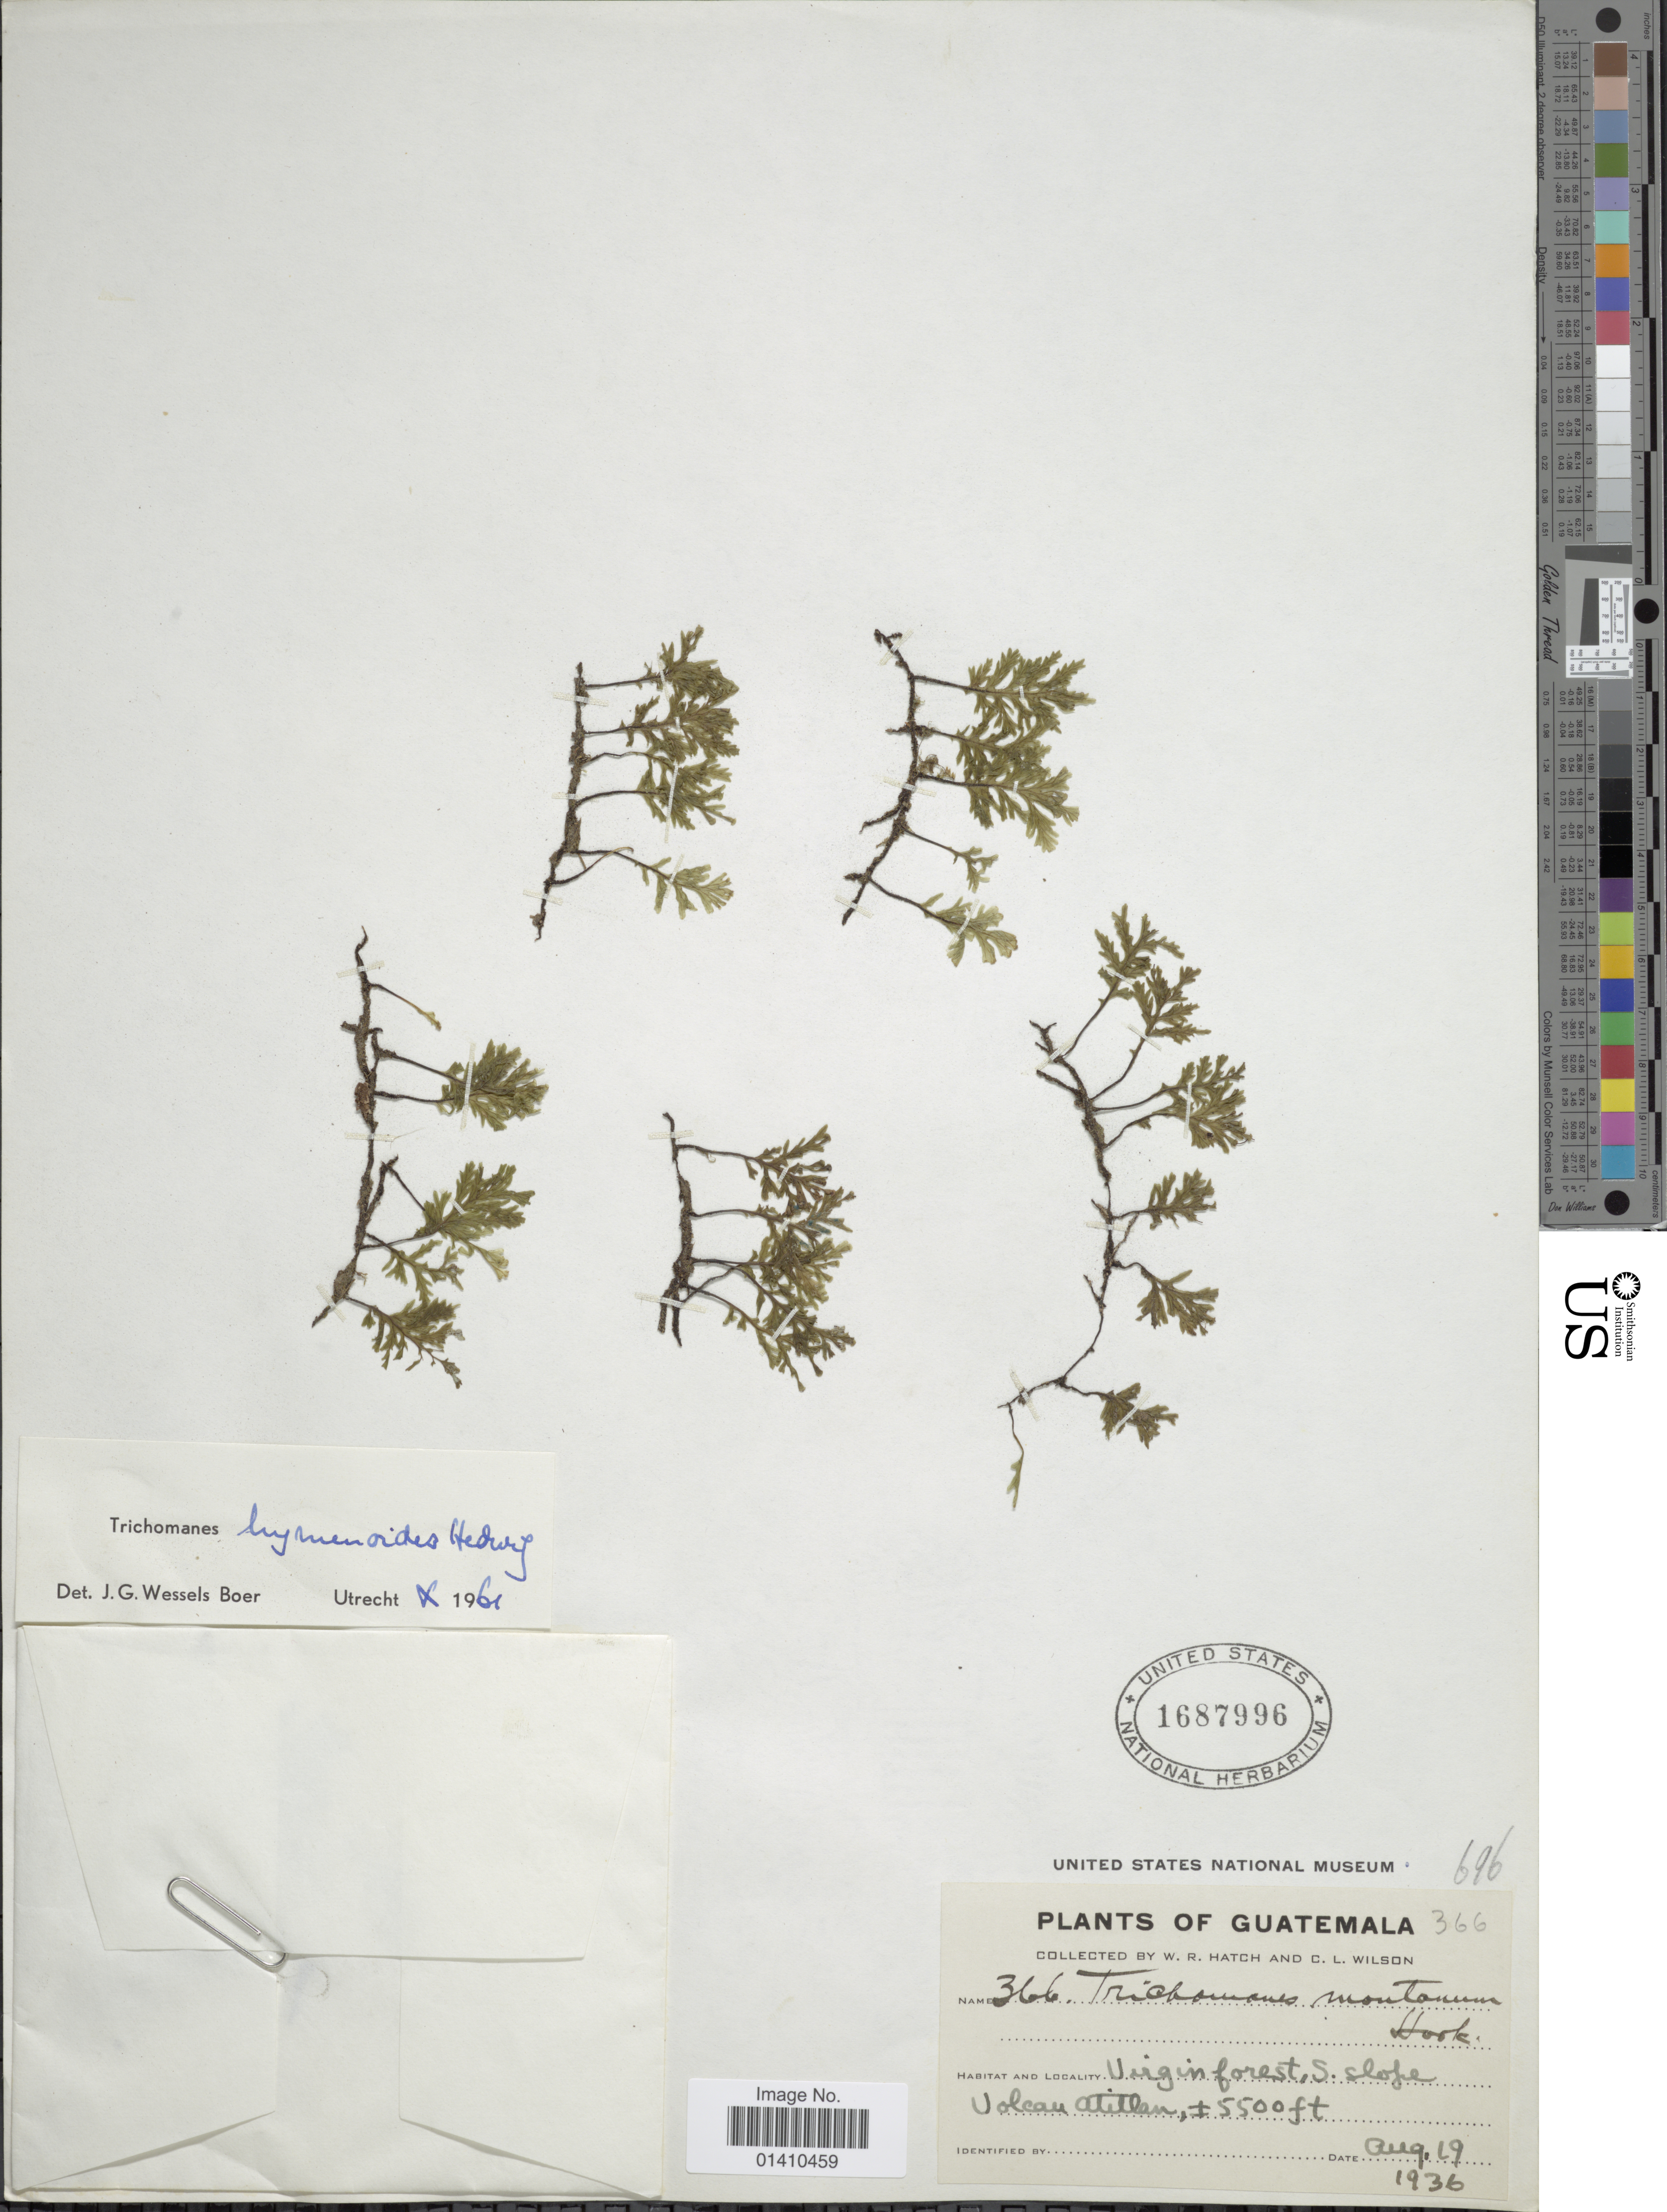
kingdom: Plantae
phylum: Tracheophyta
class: Polypodiopsida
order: Hymenophyllales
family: Hymenophyllaceae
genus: Didymoglossum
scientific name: Didymoglossum hymenoides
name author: (Hedw.) Copel.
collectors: W. Hatch & C. L. Wilson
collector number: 366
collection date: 1936-08-19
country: Guatemala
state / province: Guatemala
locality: Virgin forest, S. slope volcan atitlan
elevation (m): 1676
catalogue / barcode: US 1687996